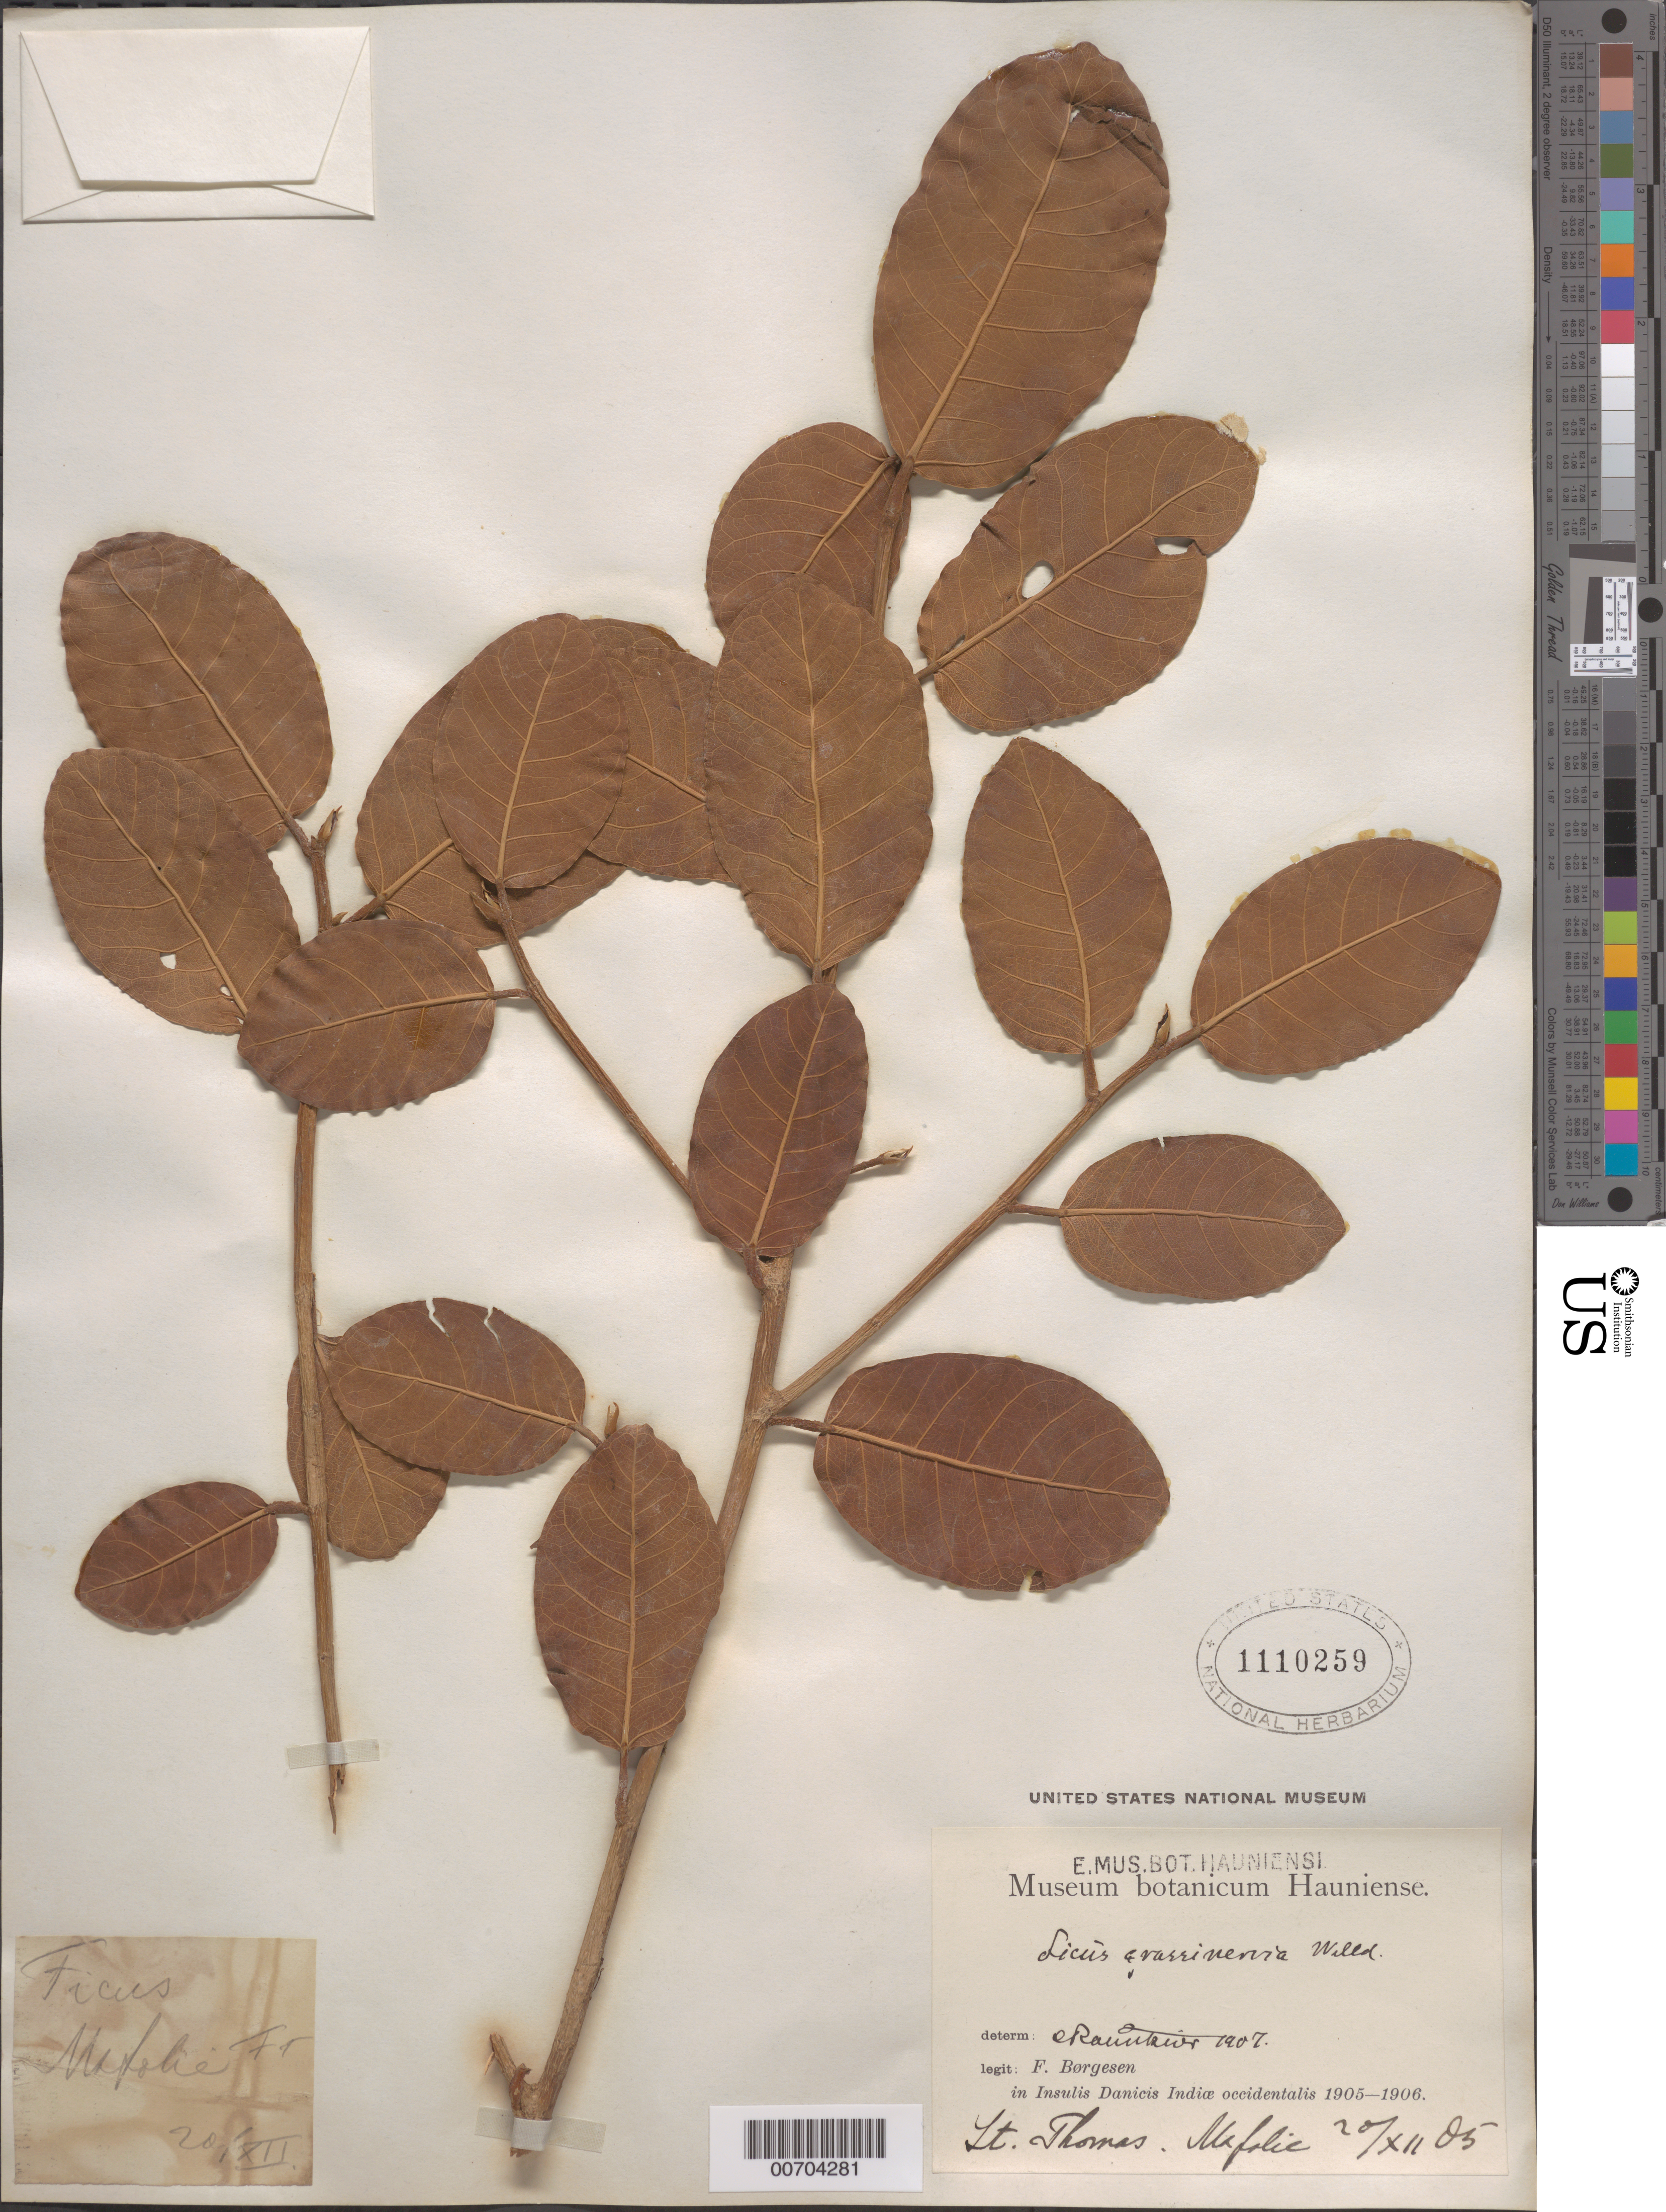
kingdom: Plantae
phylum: Tracheophyta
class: Magnoliopsida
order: Rosales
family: Moraceae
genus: Ficus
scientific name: Ficus crassinervia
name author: Desf. ex Willd.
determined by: Raunkiær, C.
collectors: F. C. Børgesen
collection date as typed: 20 Dec 1905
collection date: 1905-12-20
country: U.S. Virgin Islands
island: St. Thomas Island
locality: Mafolic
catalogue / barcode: US 1110259